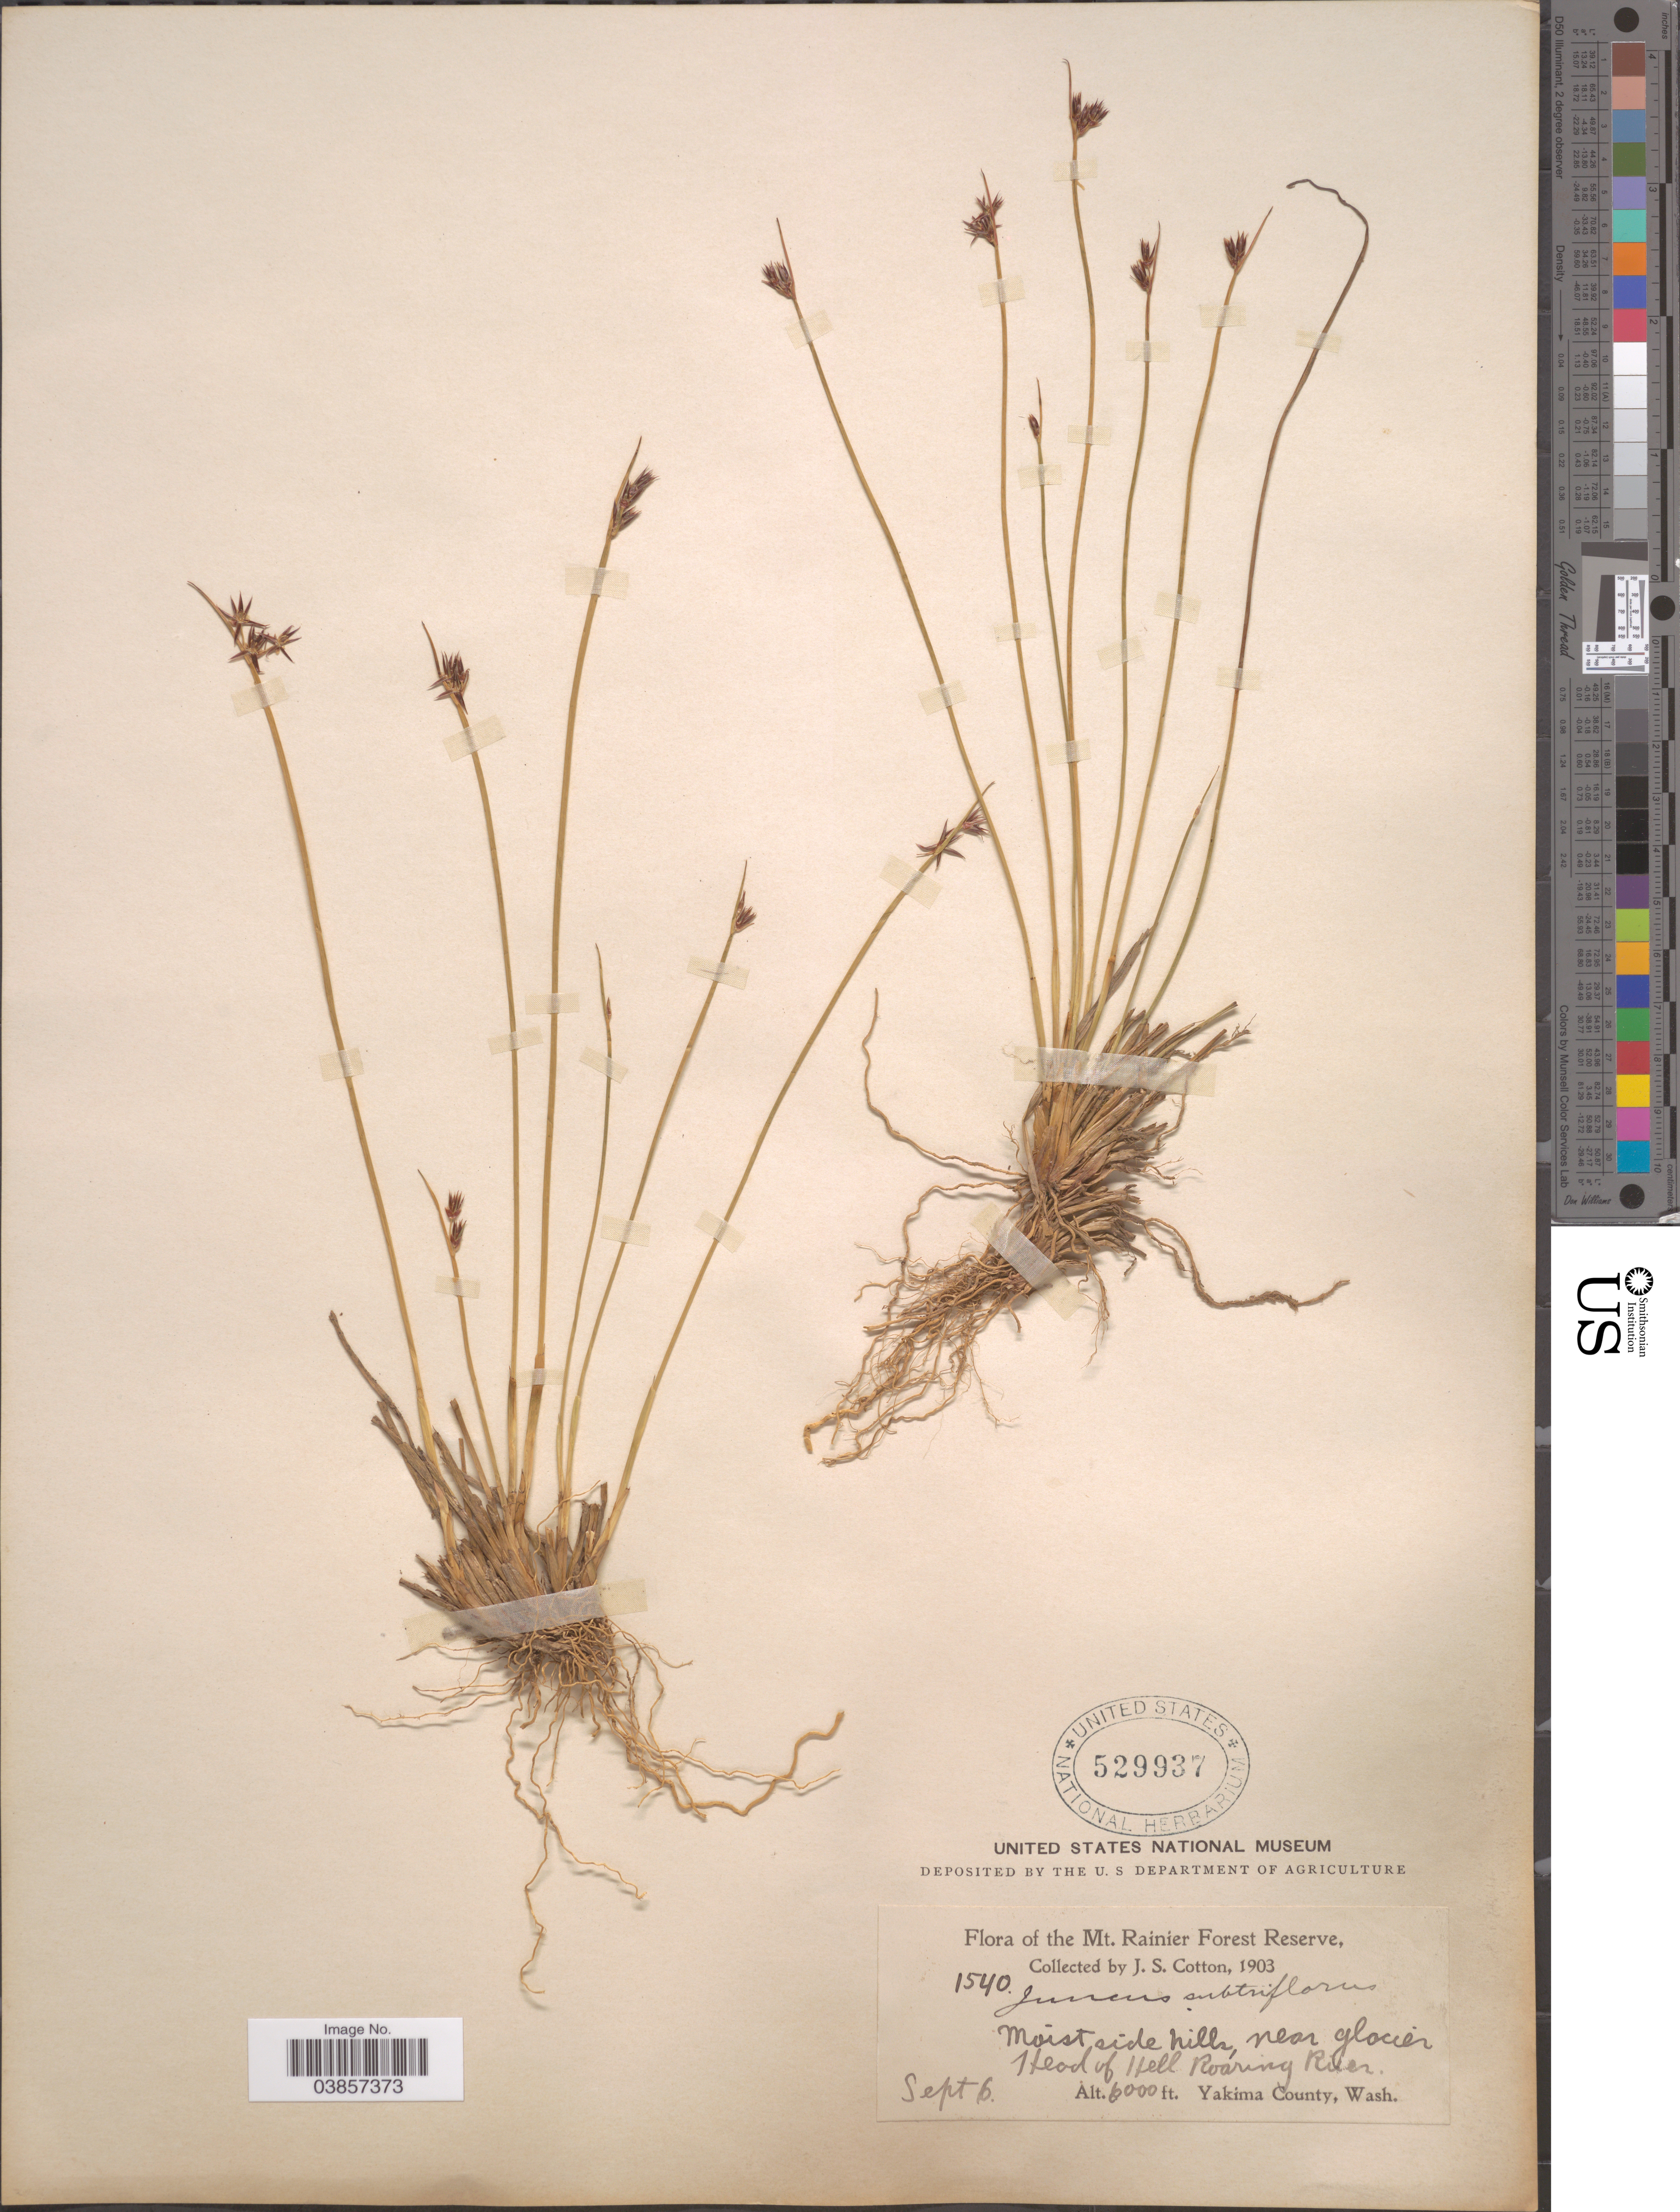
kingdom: Plantae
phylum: Tracheophyta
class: Liliopsida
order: Poales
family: Juncaceae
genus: Juncus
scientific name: Juncus subtriflorus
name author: (E. Mey.) Coville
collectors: J. S. Cotton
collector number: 1540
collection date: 1903-09-06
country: United States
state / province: Washington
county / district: Yakima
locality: Mt. Rainier Forest Reserve, Moist side hills, near glacier. Head of Hell Roaring River. Yakima County.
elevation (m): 1829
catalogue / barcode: US 529937